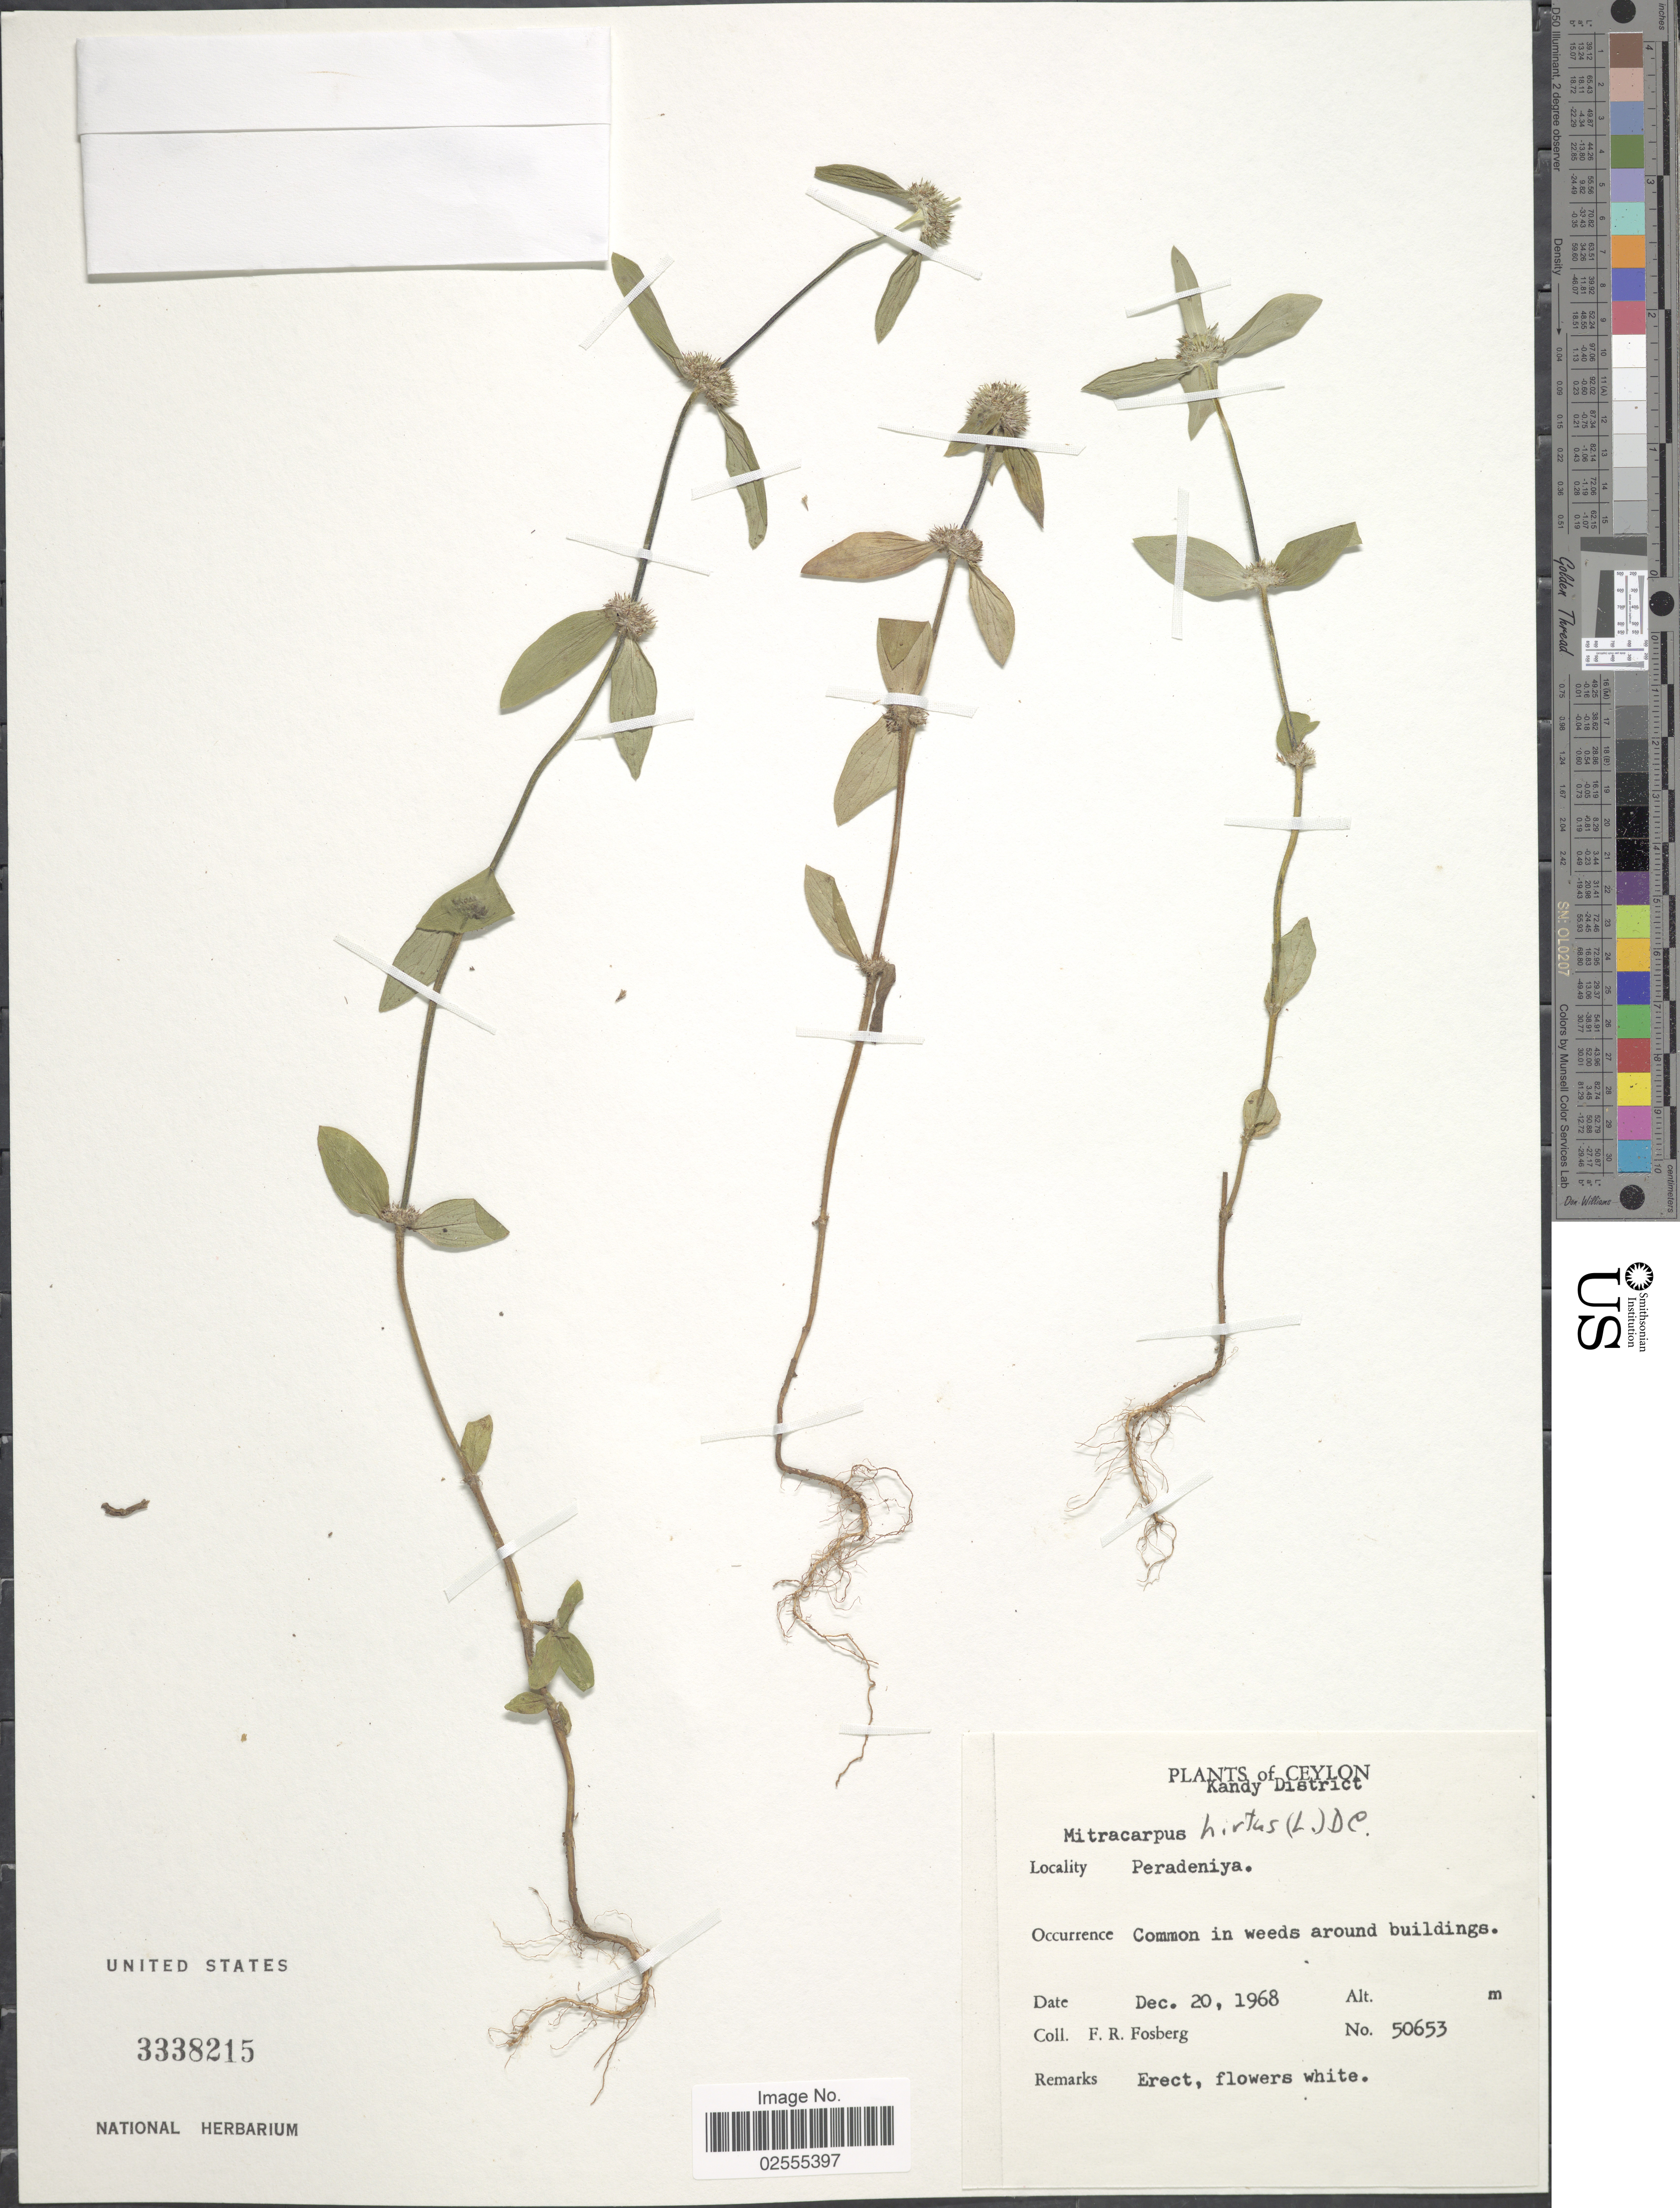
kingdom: Plantae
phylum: Tracheophyta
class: Magnoliopsida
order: Gentianales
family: Rubiaceae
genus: Mitracarpus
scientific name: Mitracarpus hirtus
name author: (L.) DC.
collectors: F. R. Fosberg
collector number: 50653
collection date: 1968-12-20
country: Sri Lanka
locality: Ceylon, Kandy District. Peradeniya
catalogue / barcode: US 3338215